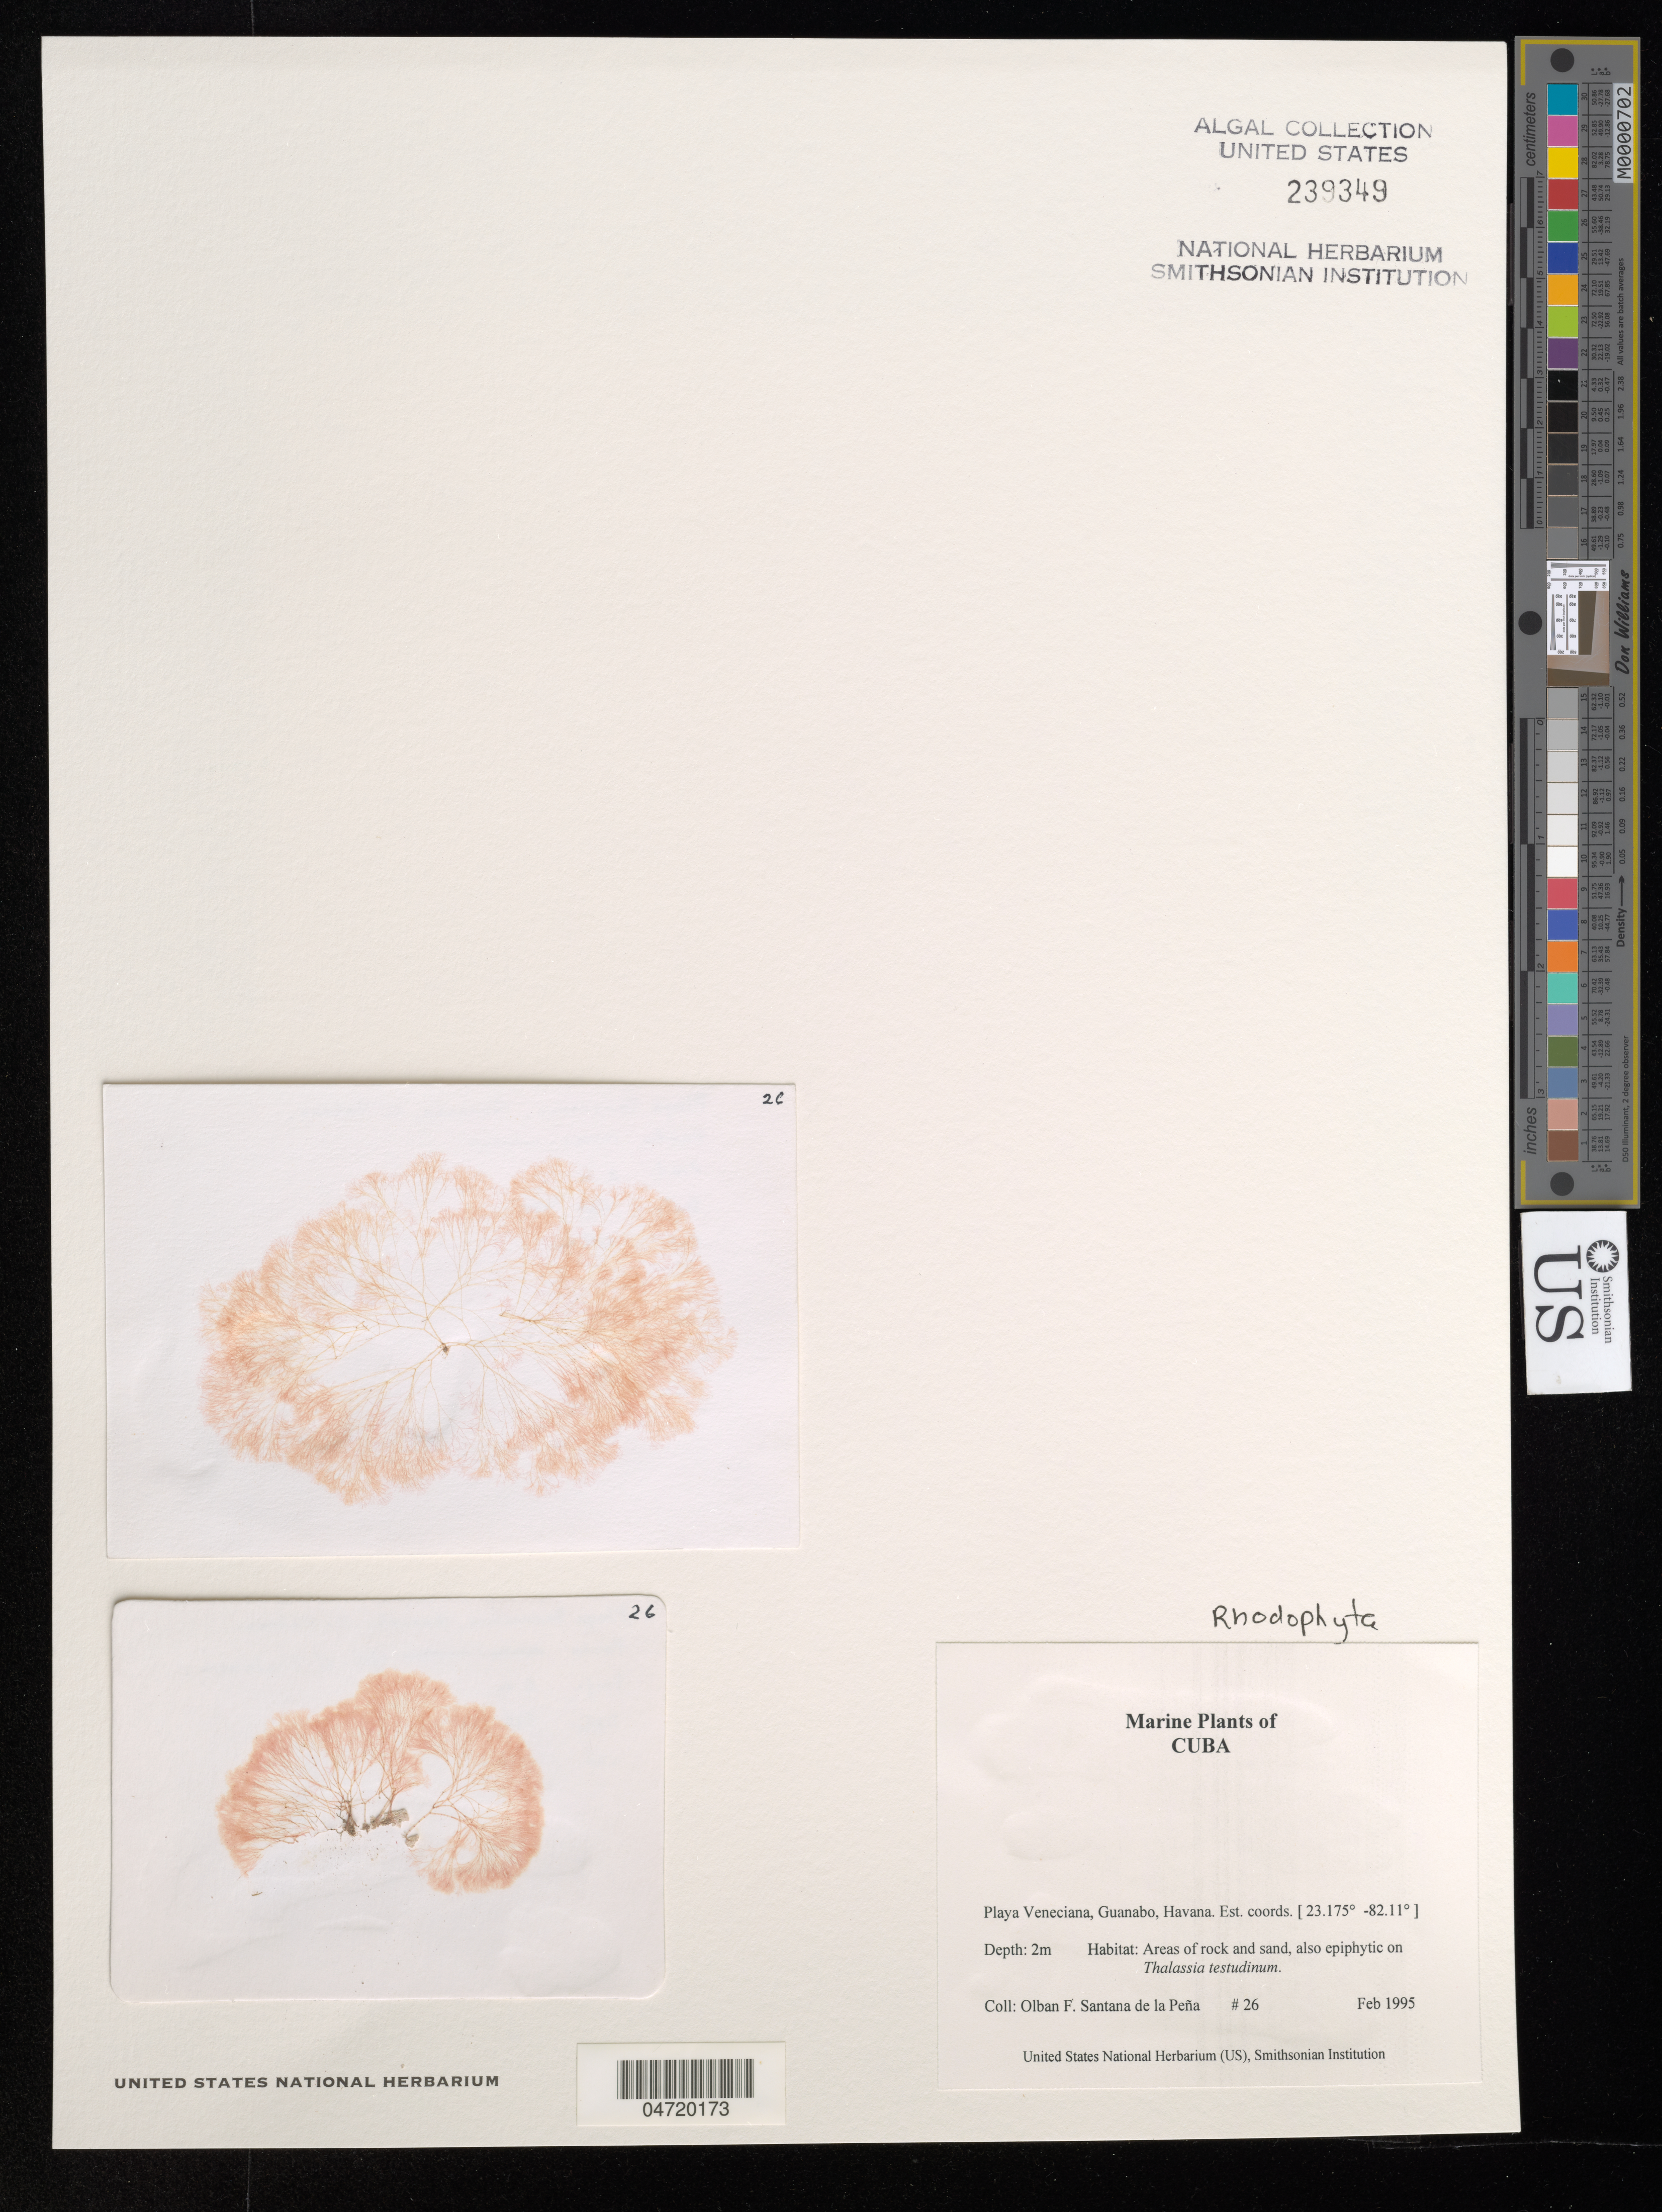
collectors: O. Santana de la Peña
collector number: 26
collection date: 1995-02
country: Cuba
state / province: La Habana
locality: Playa Veneciana, Guanabo, Havana.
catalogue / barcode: US 239349